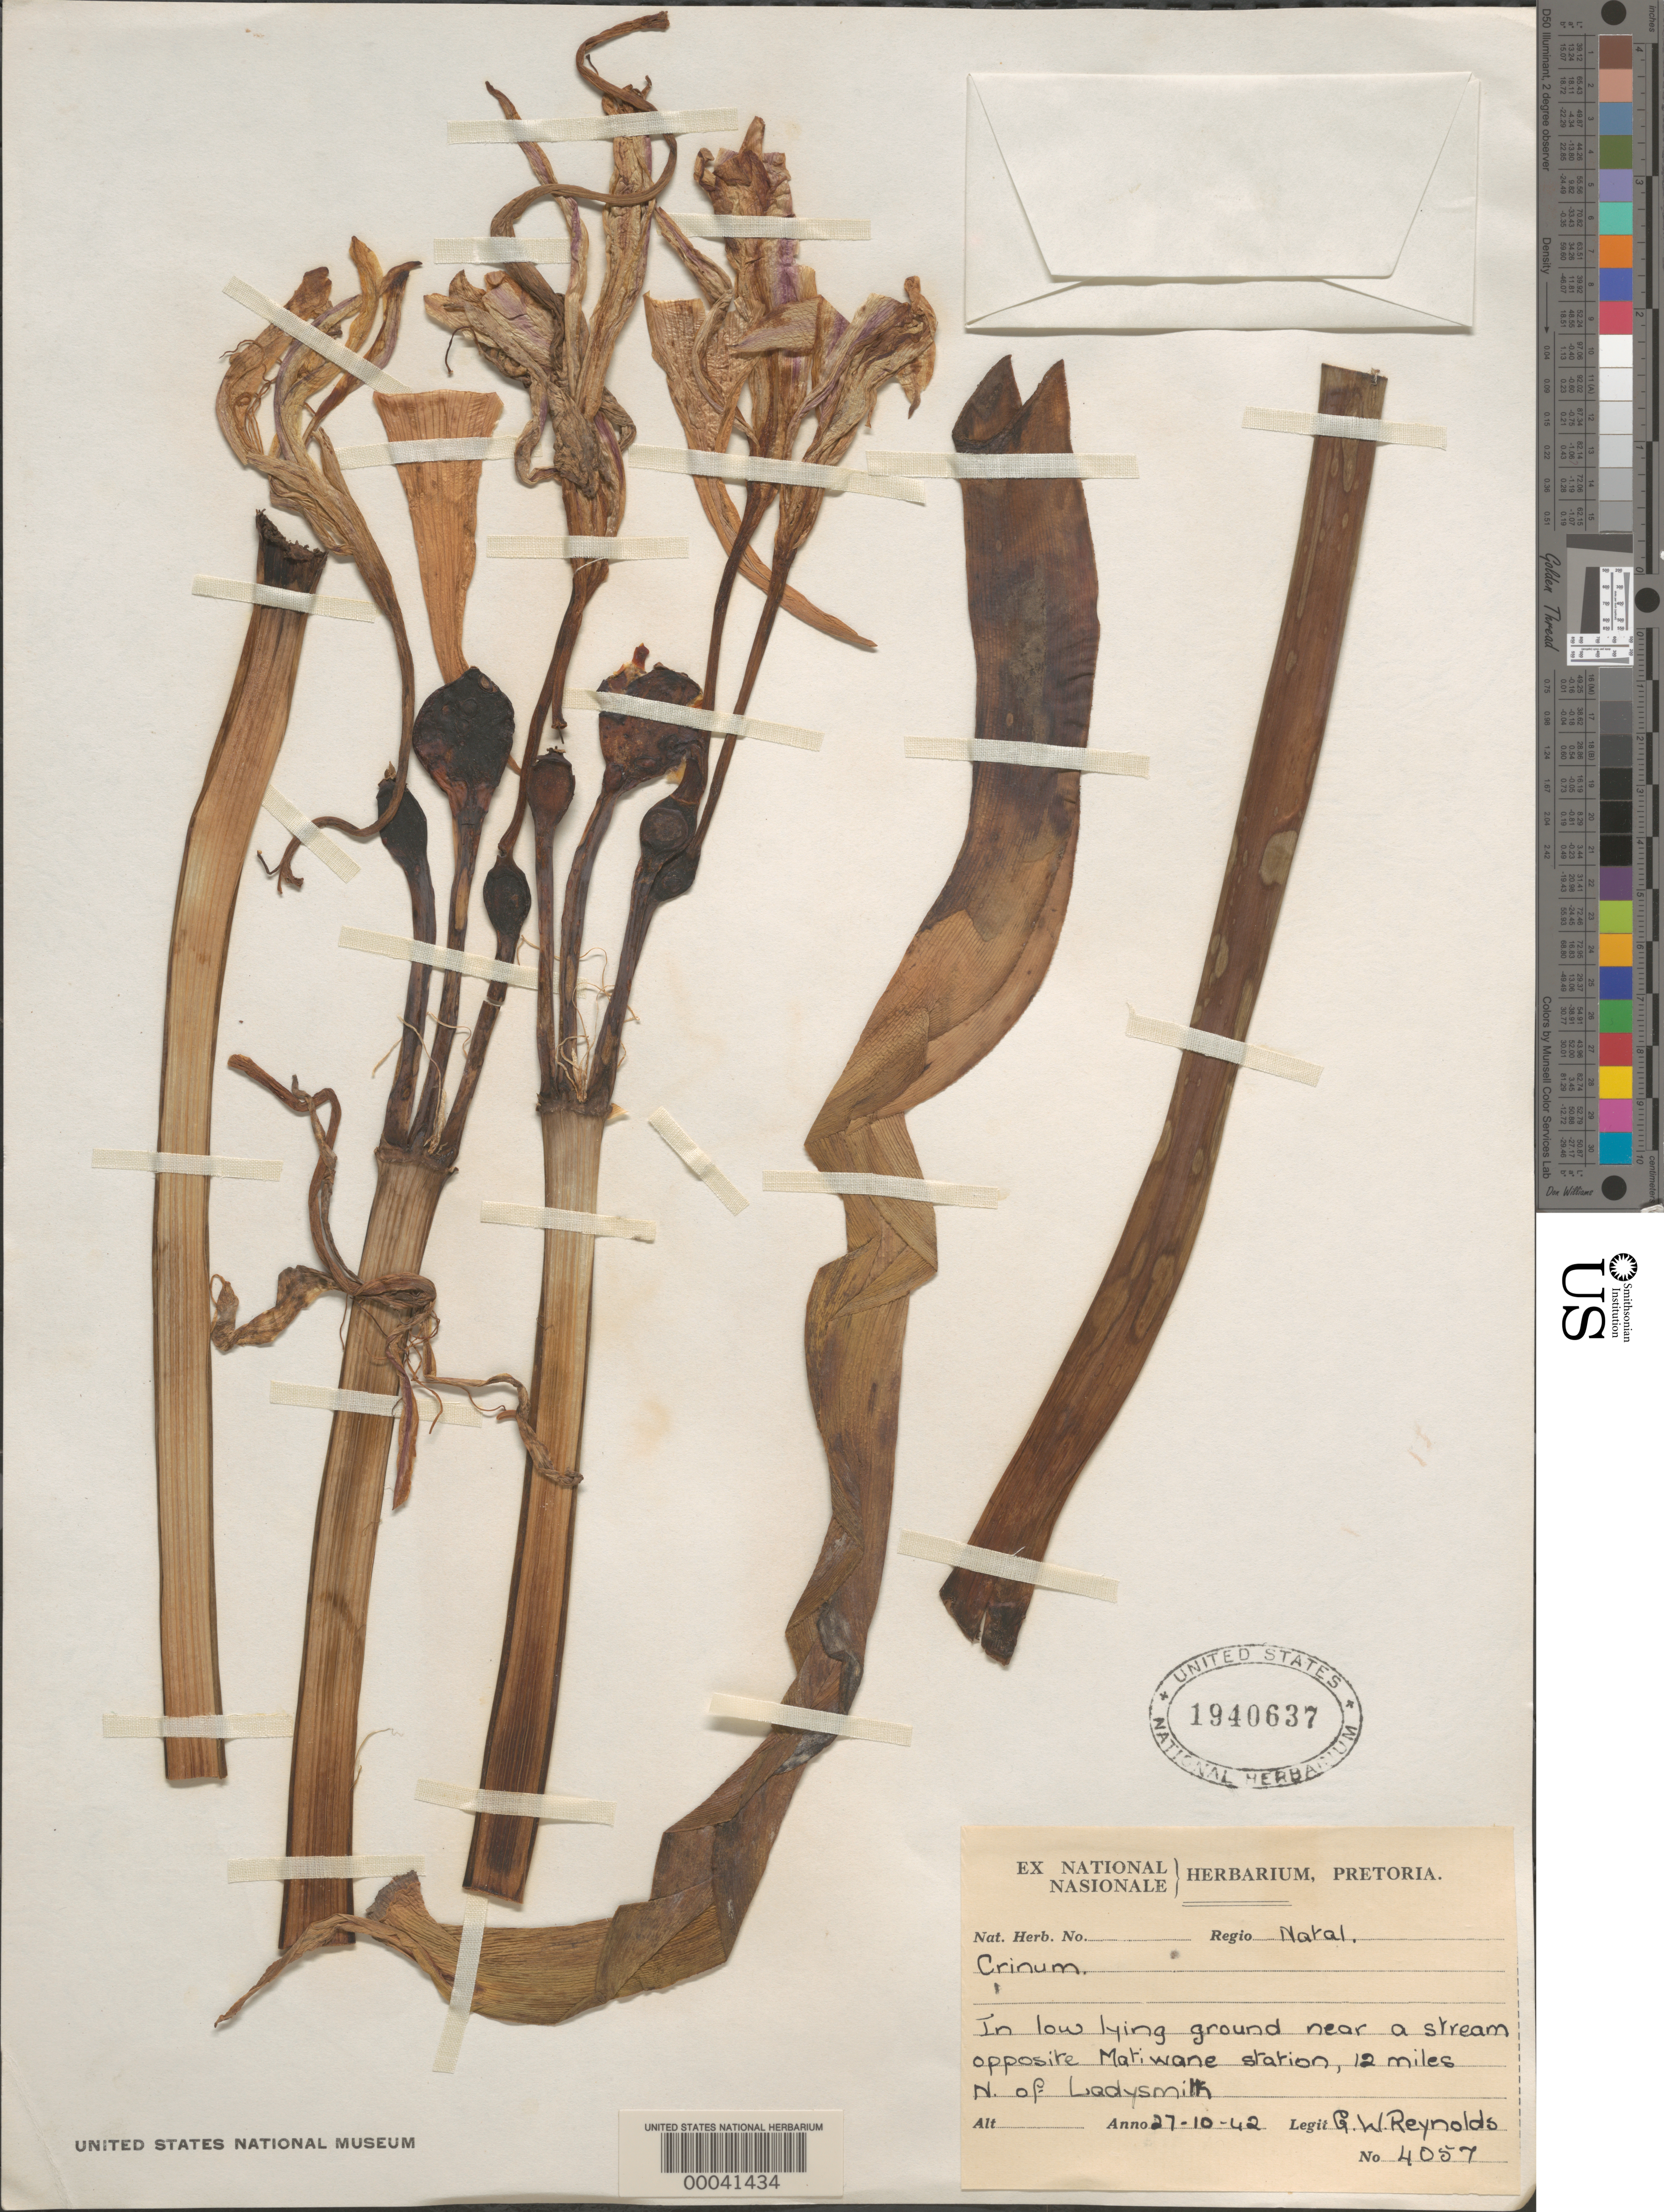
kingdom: Plantae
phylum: Tracheophyta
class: Liliopsida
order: Asparagales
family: Amaryllidaceae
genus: Crinum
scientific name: Crinum sp.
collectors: G. Reynolds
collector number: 4057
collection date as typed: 27 Oct 1942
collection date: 1942-10-27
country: South Africa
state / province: KwaZulu-Natal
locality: Opposite matiwane station 12 mi. n of ladysmith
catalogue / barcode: US 1940637